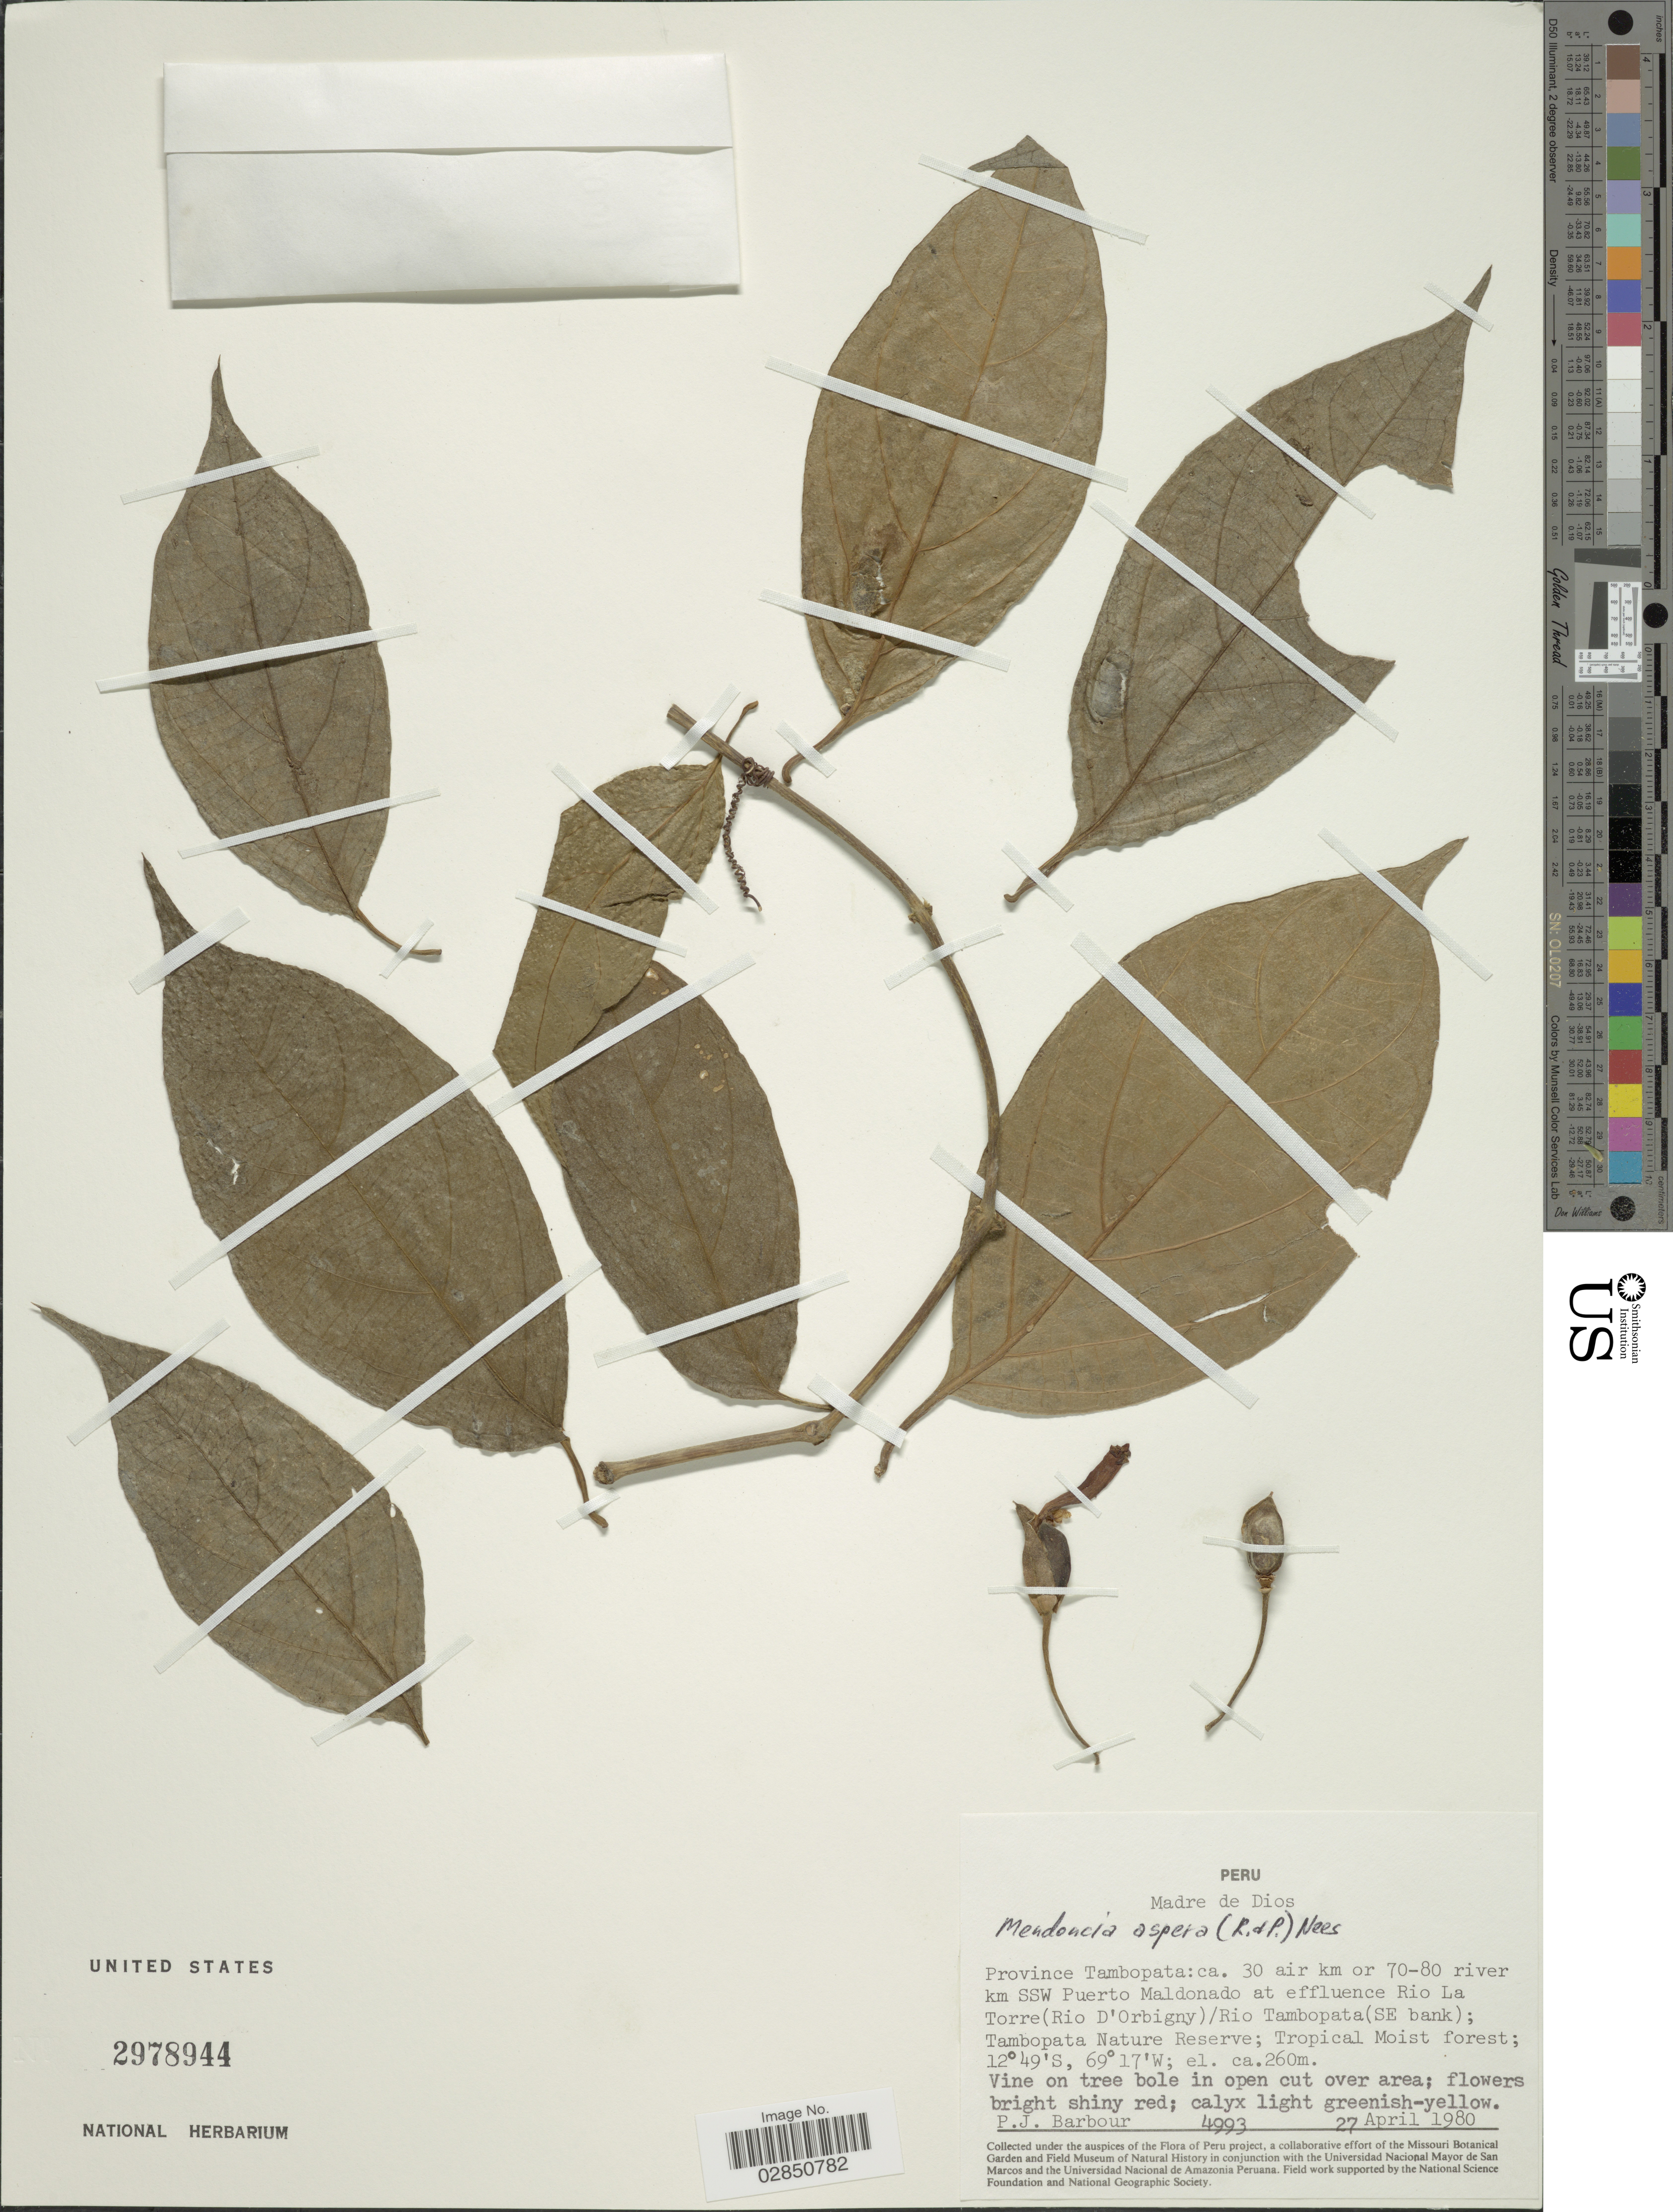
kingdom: Plantae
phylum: Tracheophyta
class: Magnoliopsida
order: Lamiales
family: Acanthaceae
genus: Mendoncia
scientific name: Mendoncia aspera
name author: (Ruiz & Pav.) Nees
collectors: P. Barbour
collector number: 4993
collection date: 1980-04-27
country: Peru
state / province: Madre de Dios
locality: Province of Tambopata. 30 air km or 70-80 river km SSW Puerto Maldonado at effluence Rio La Torre (Rio D'Orbigny) /Rio Tambopata (SE bank); Tambopata Nature Reserve.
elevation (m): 260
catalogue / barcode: US 2978944